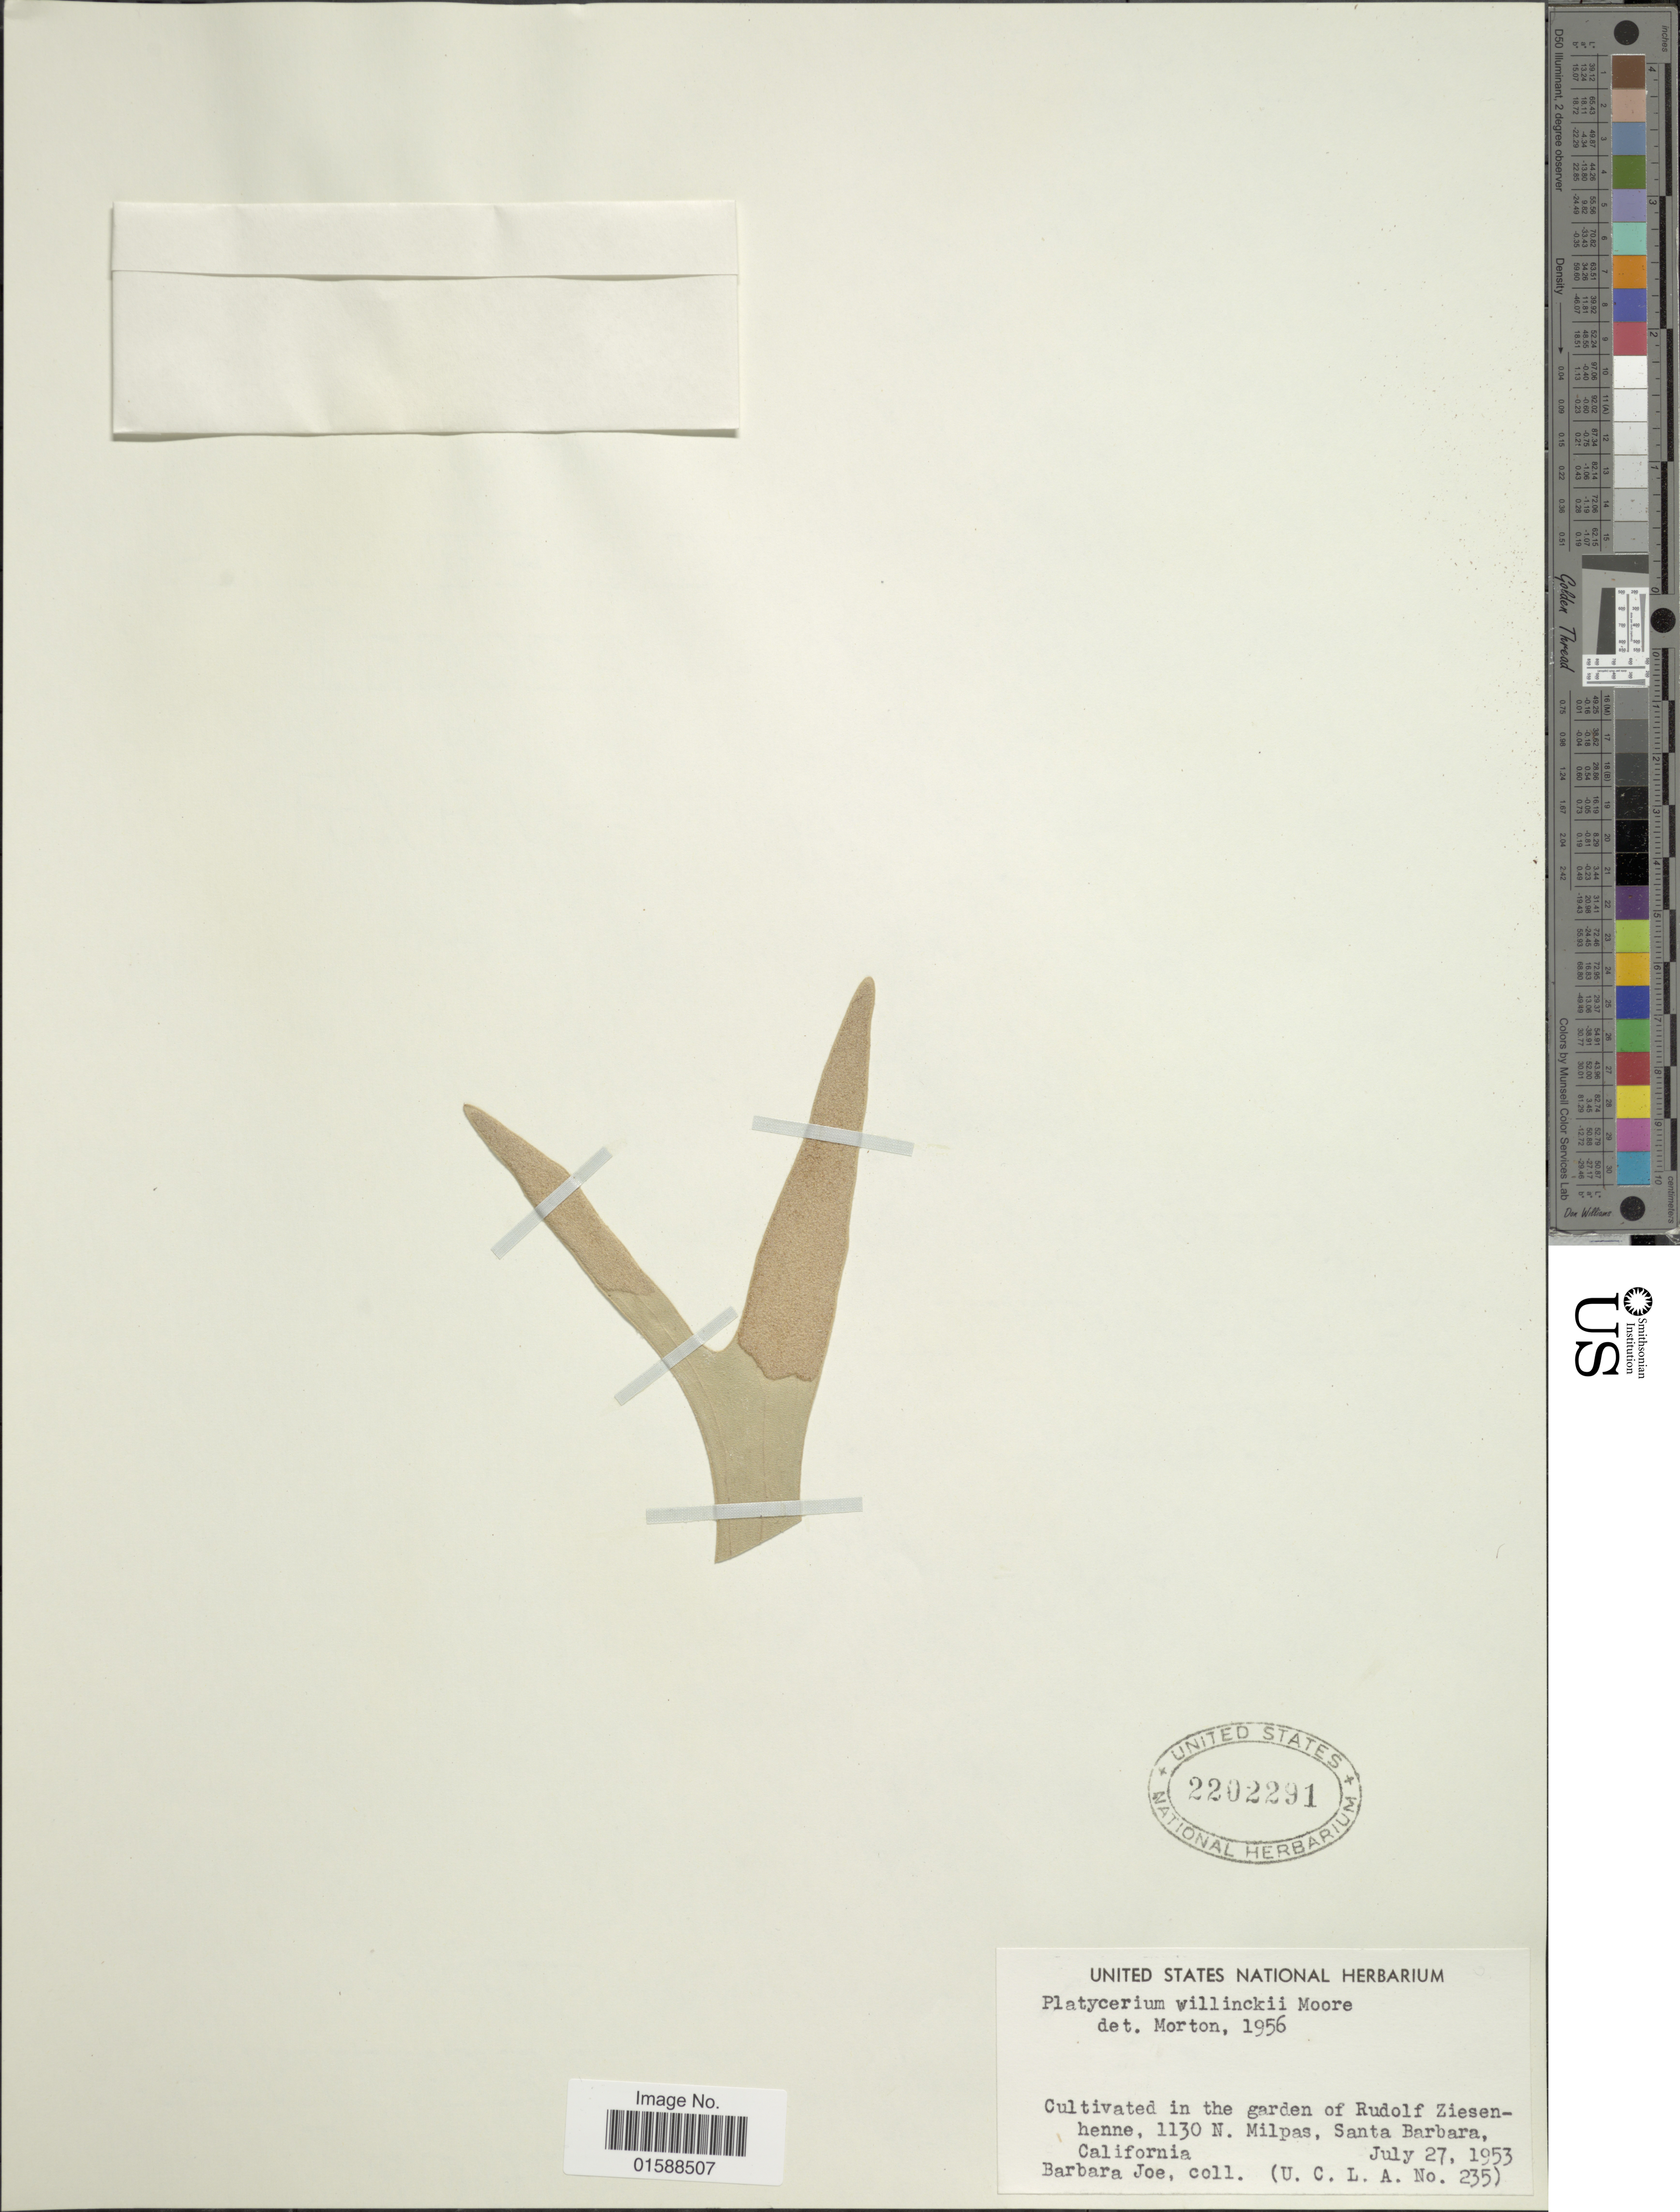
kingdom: Plantae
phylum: Tracheophyta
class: Polypodiopsida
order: Polypodiales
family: Polypodiaceae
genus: Platycerium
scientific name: Platycerium willinckii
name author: L.B. Moore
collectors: B. Joe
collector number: U.C.L.A. 235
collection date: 1953-07-27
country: United States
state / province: California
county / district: Santa Barbara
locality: Garden of Rudolf Ziesenhenne, 1130 N. Milpas, Santa Barbara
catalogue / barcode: US 2202291